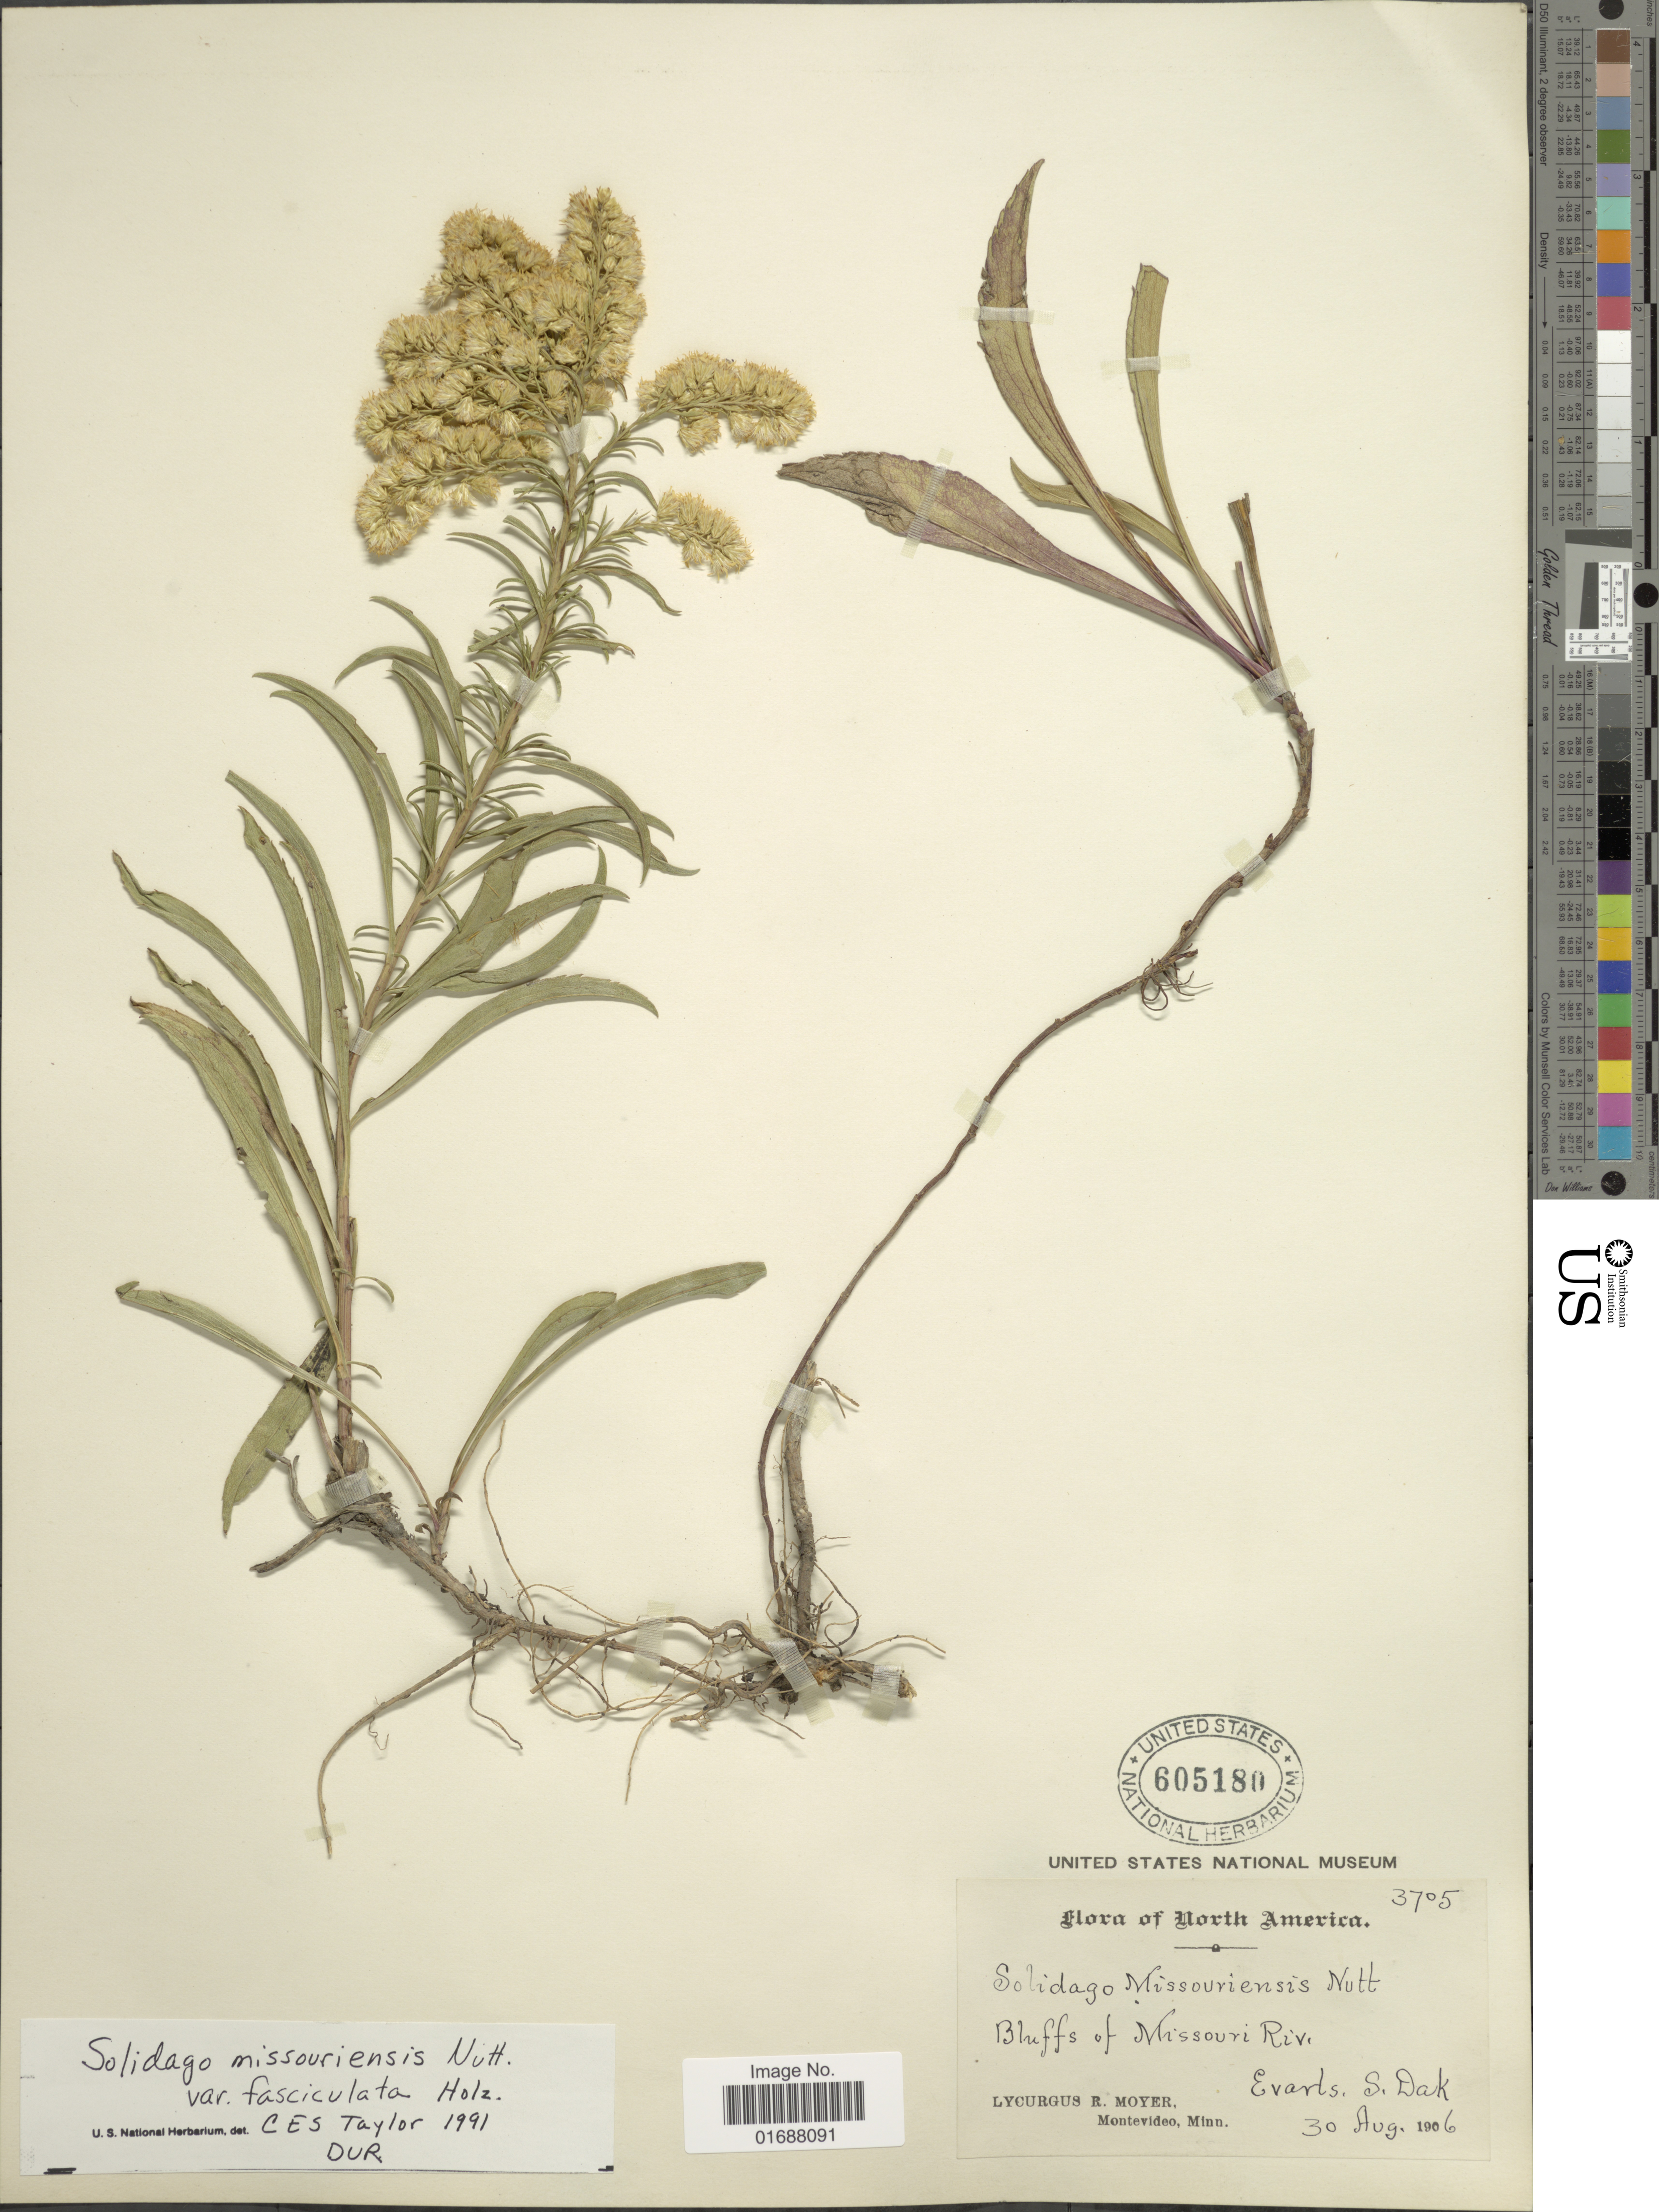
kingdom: Plantae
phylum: Tracheophyta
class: Magnoliopsida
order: Asterales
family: Asteraceae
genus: Solidago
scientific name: Solidago missouriensis var. fasciculata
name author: Holz.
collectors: L. Moyer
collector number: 3705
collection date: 1906-08-30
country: United States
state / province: South Dakota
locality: Bluffs of Missouri River, Evarls. S. Dak.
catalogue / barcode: US 605180